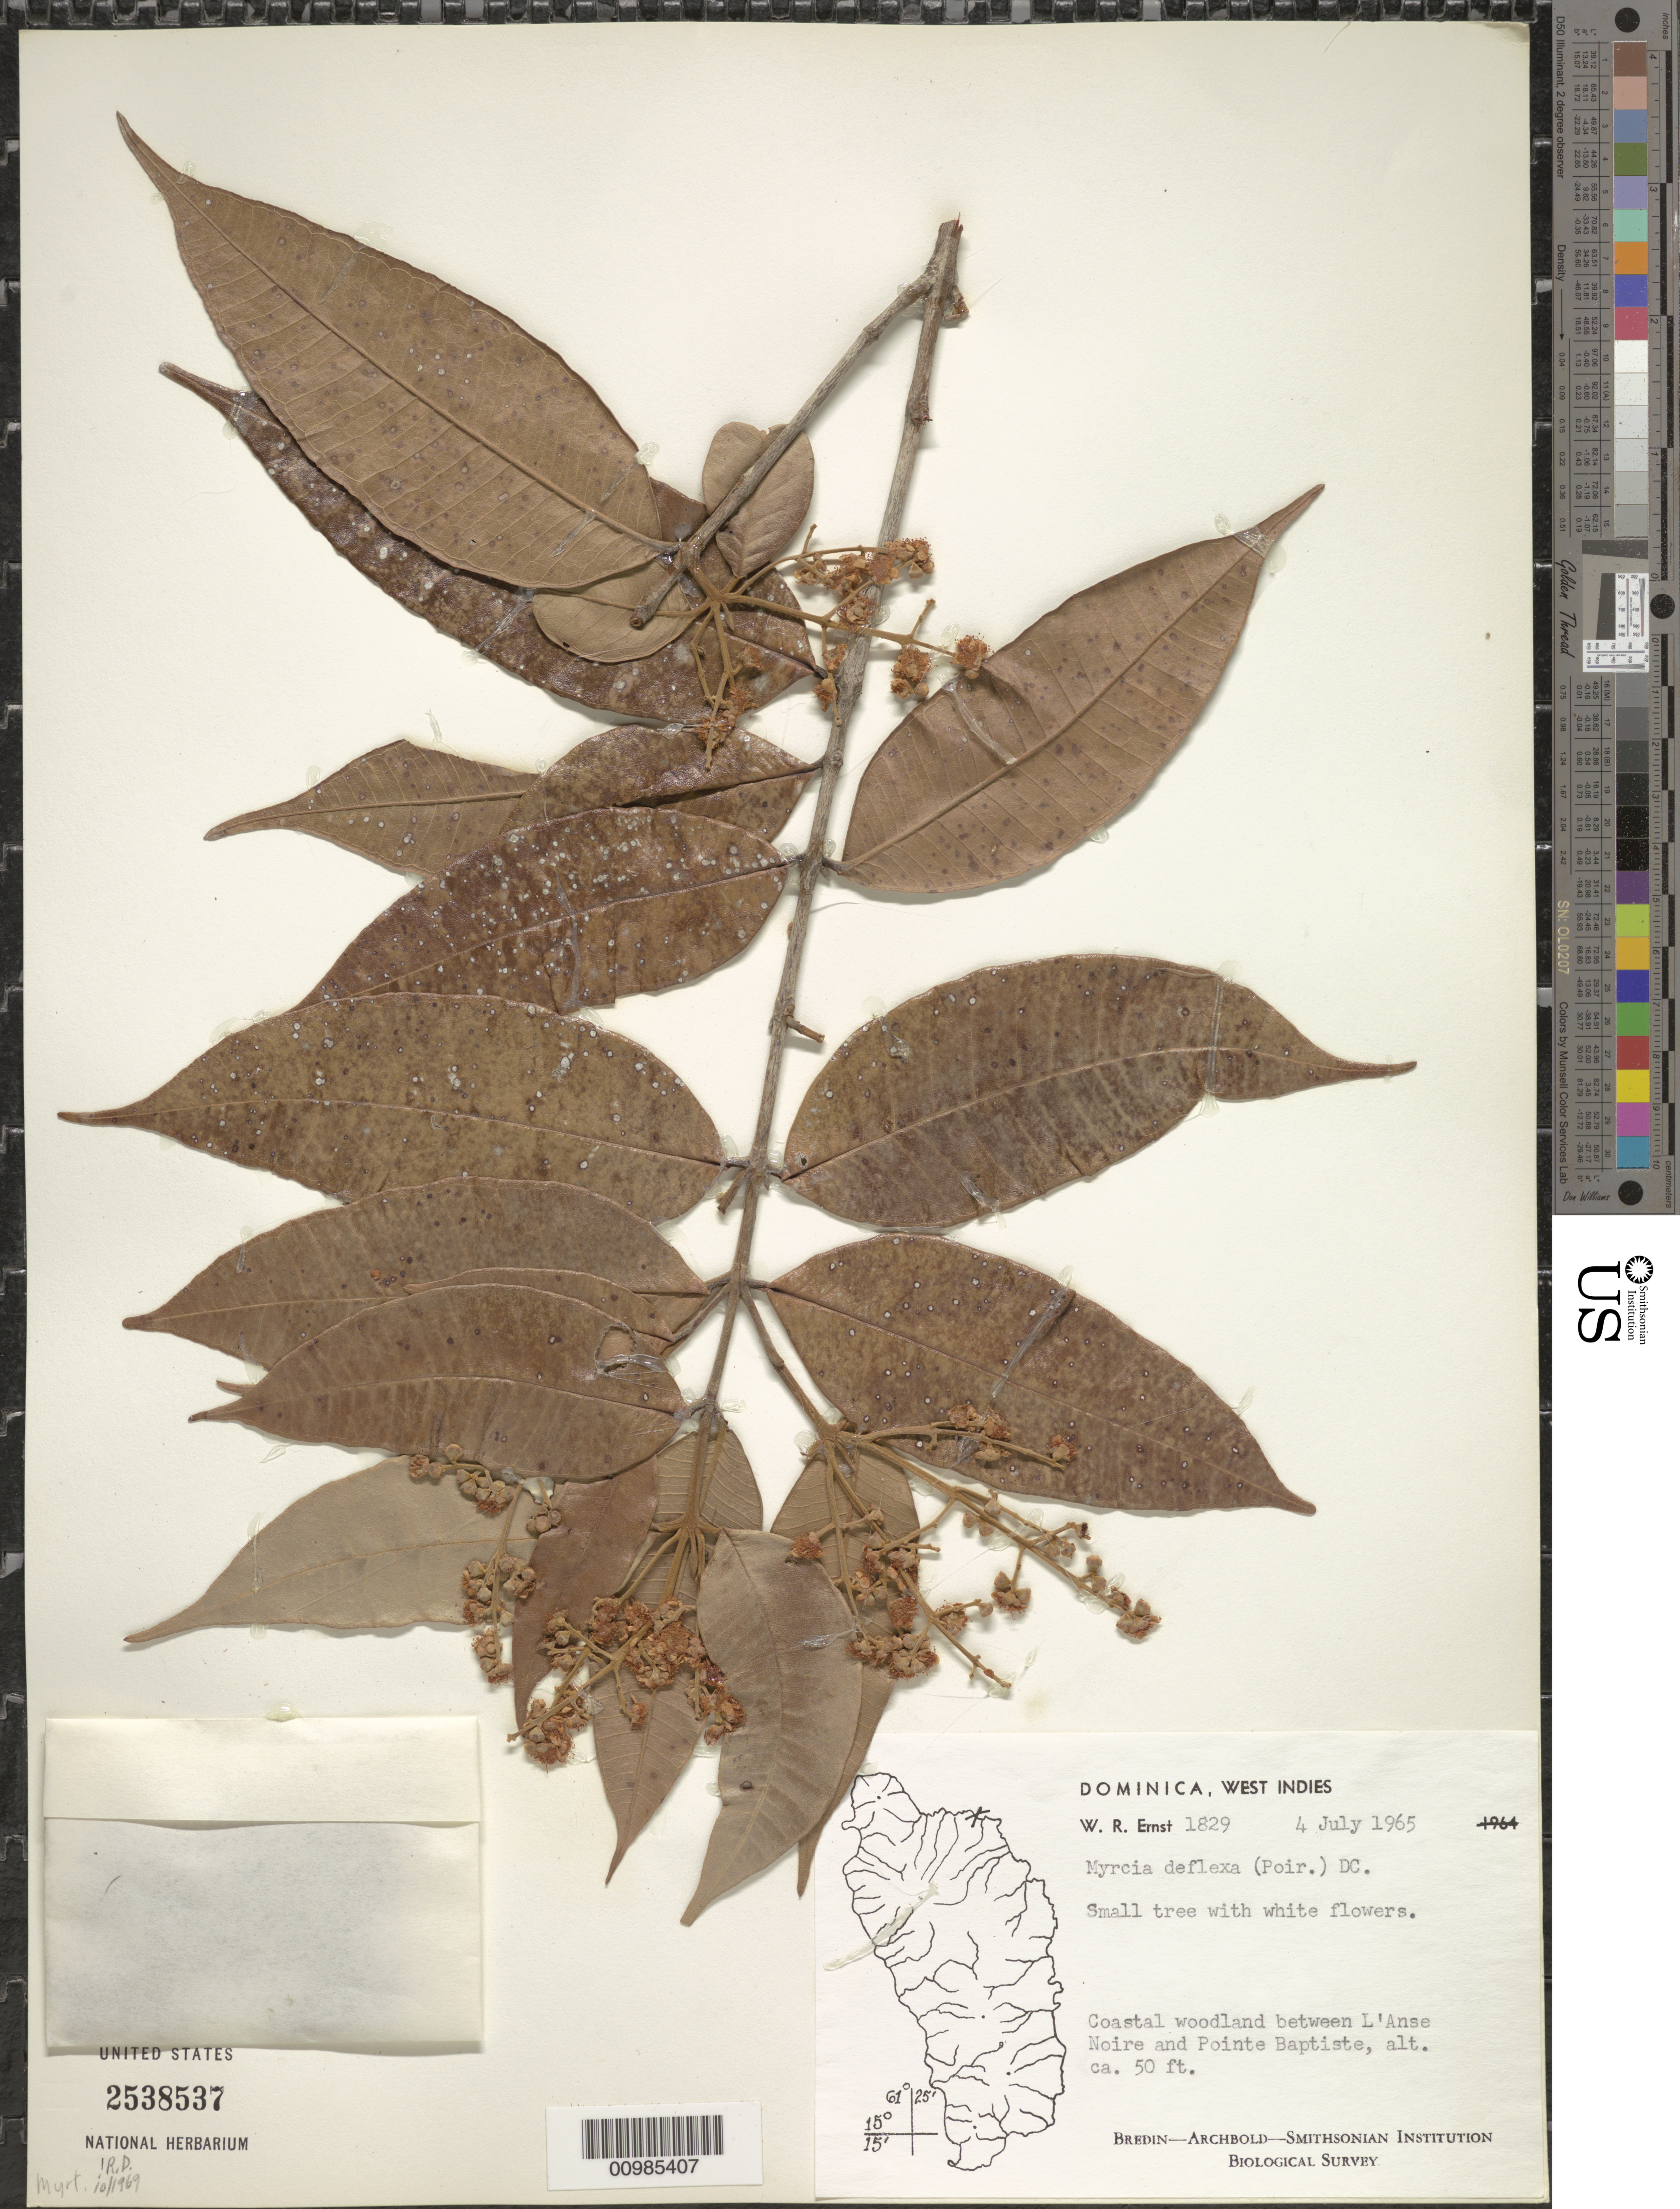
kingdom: Plantae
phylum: Tracheophyta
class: Magnoliopsida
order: Myrtales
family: Myrtaceae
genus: Myrcia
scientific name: Myrcia deflexa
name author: (Poir.) DC.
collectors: W. R. Ernst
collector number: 1829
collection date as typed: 04 Jul 1965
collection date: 1965-07-04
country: Dominica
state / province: St. Andrew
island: Dominica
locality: Coastal, between L'Anse Noire and Pointe Baptiste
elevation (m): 15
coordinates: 0 N, 0 E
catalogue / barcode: US 2538537